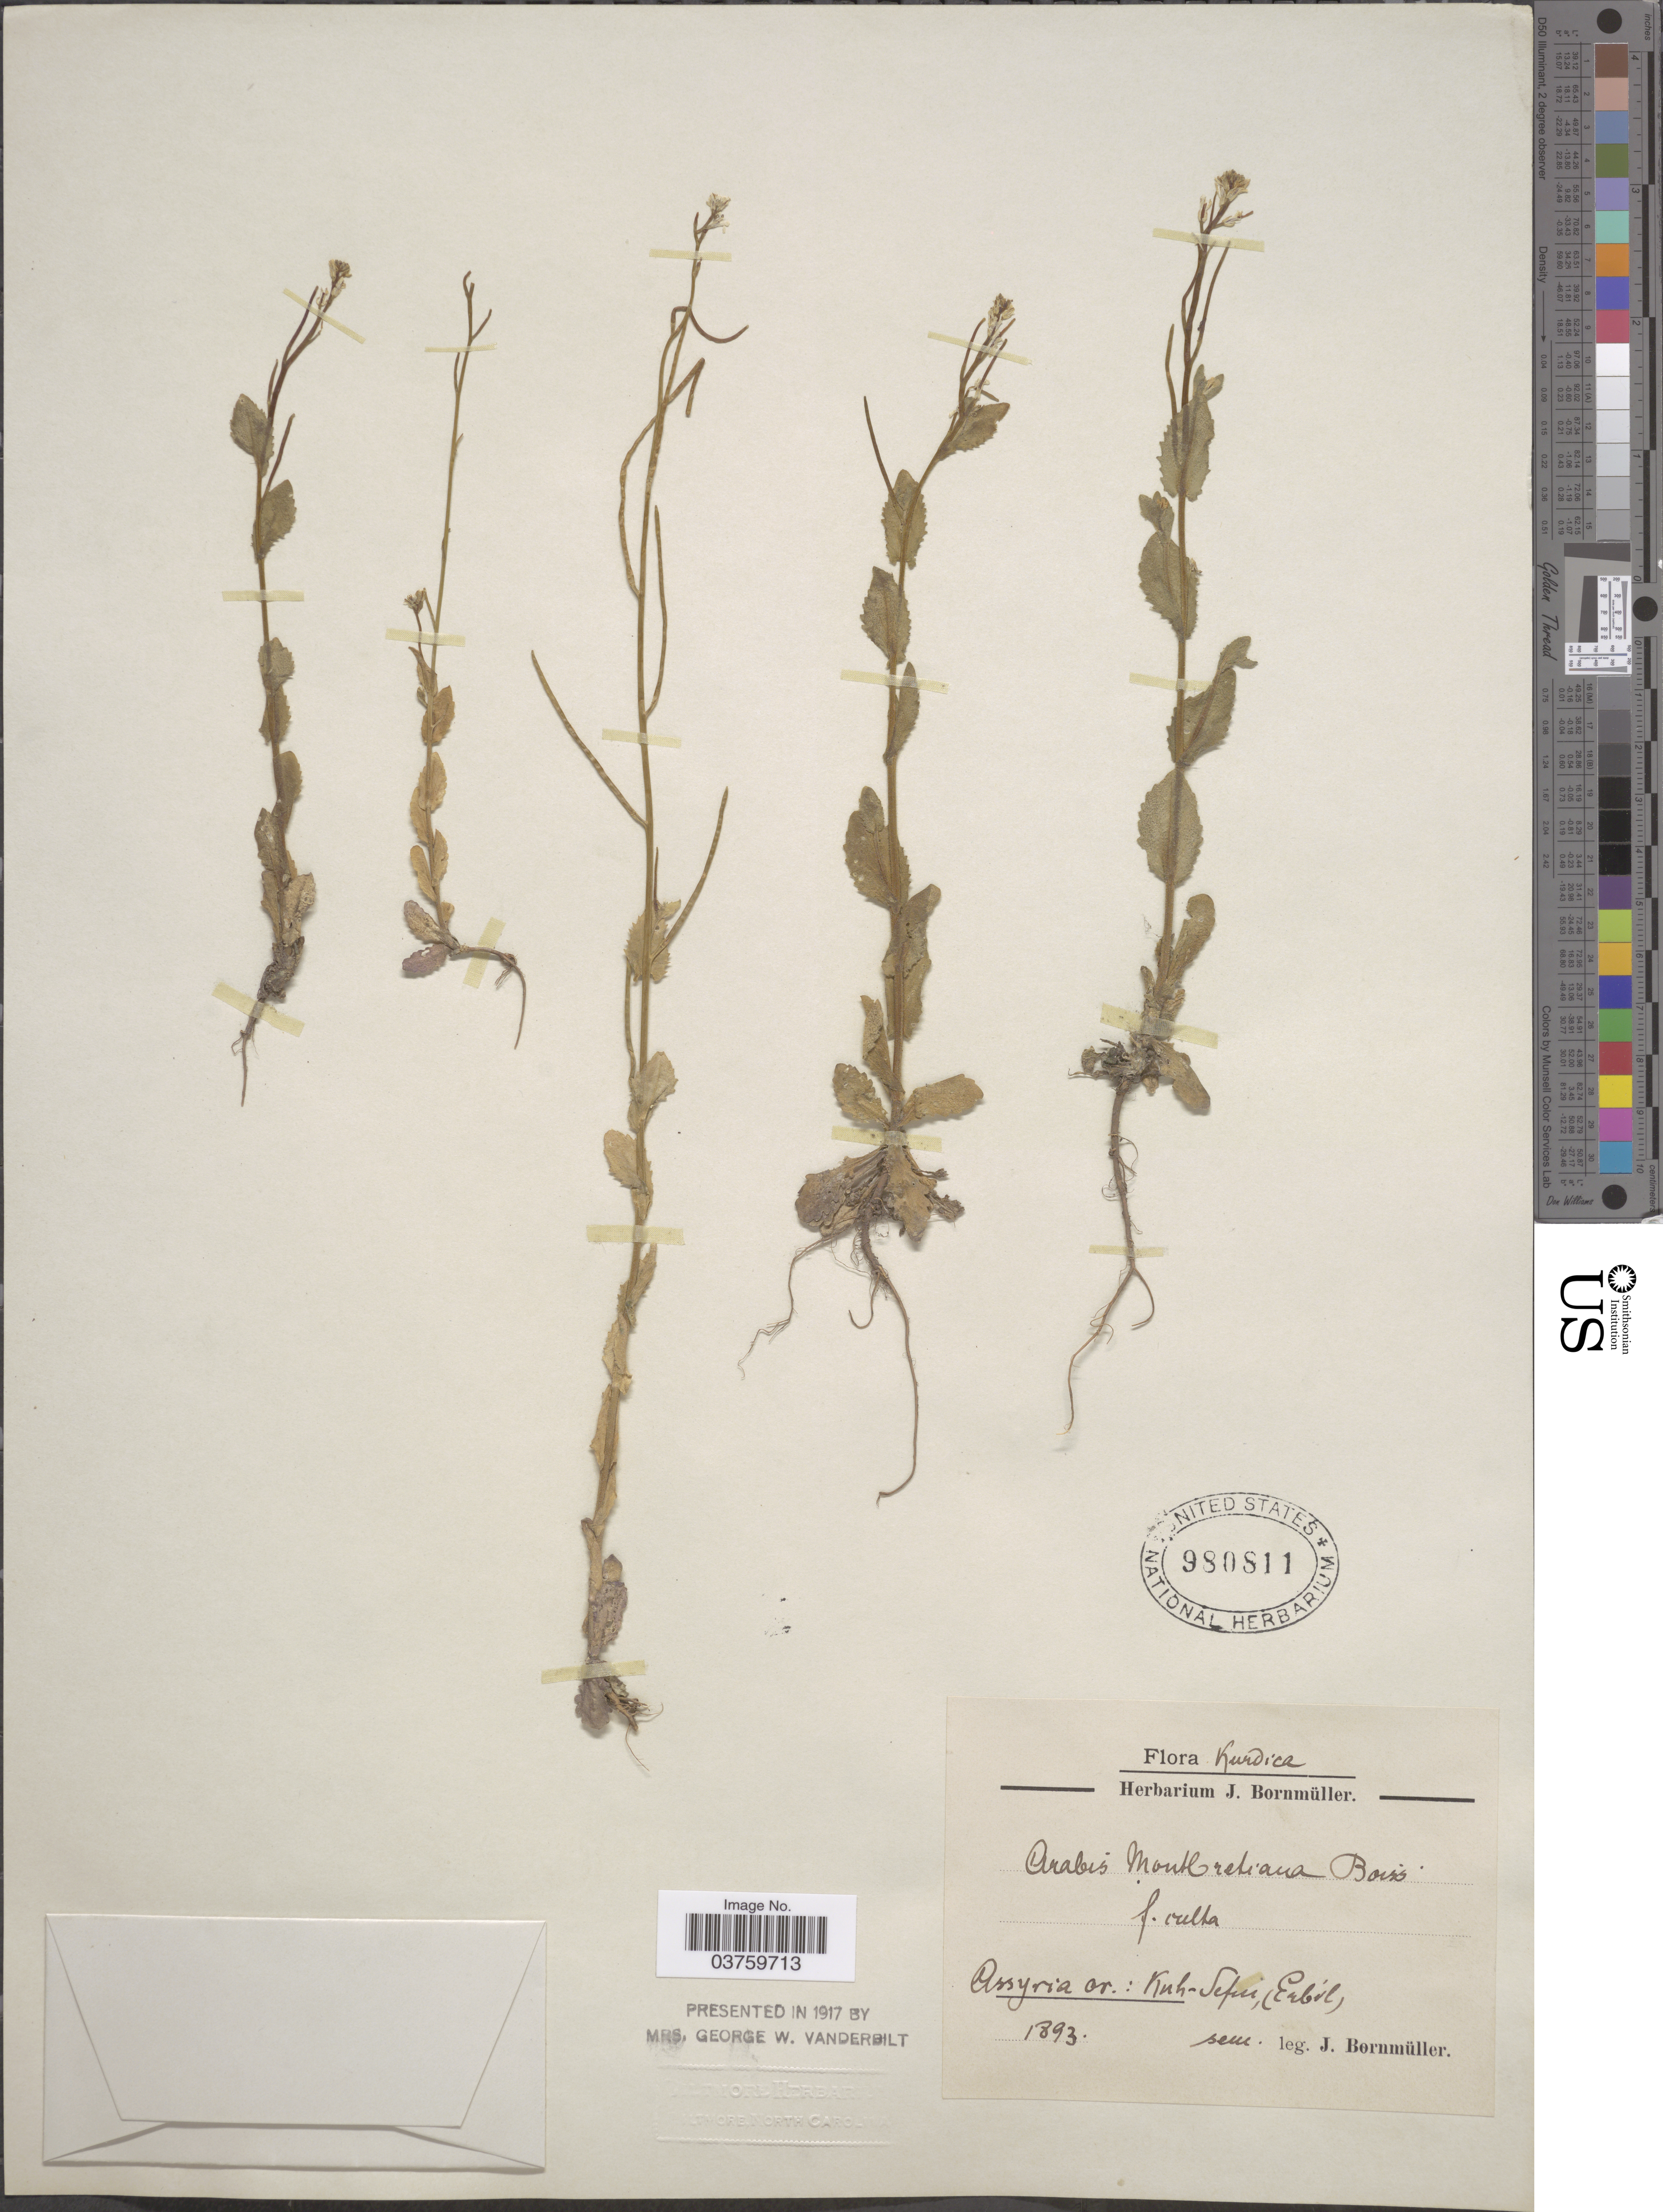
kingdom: Plantae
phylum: Tracheophyta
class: Magnoliopsida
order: Brassicales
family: Brassicaceae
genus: Arabis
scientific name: Arabis nova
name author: Vill.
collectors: J. Bornmüller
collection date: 1893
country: Iran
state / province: Kurdistan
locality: Kurdica. Assyria or.: Kuh-Sepri, (Erbil).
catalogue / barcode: US 980811